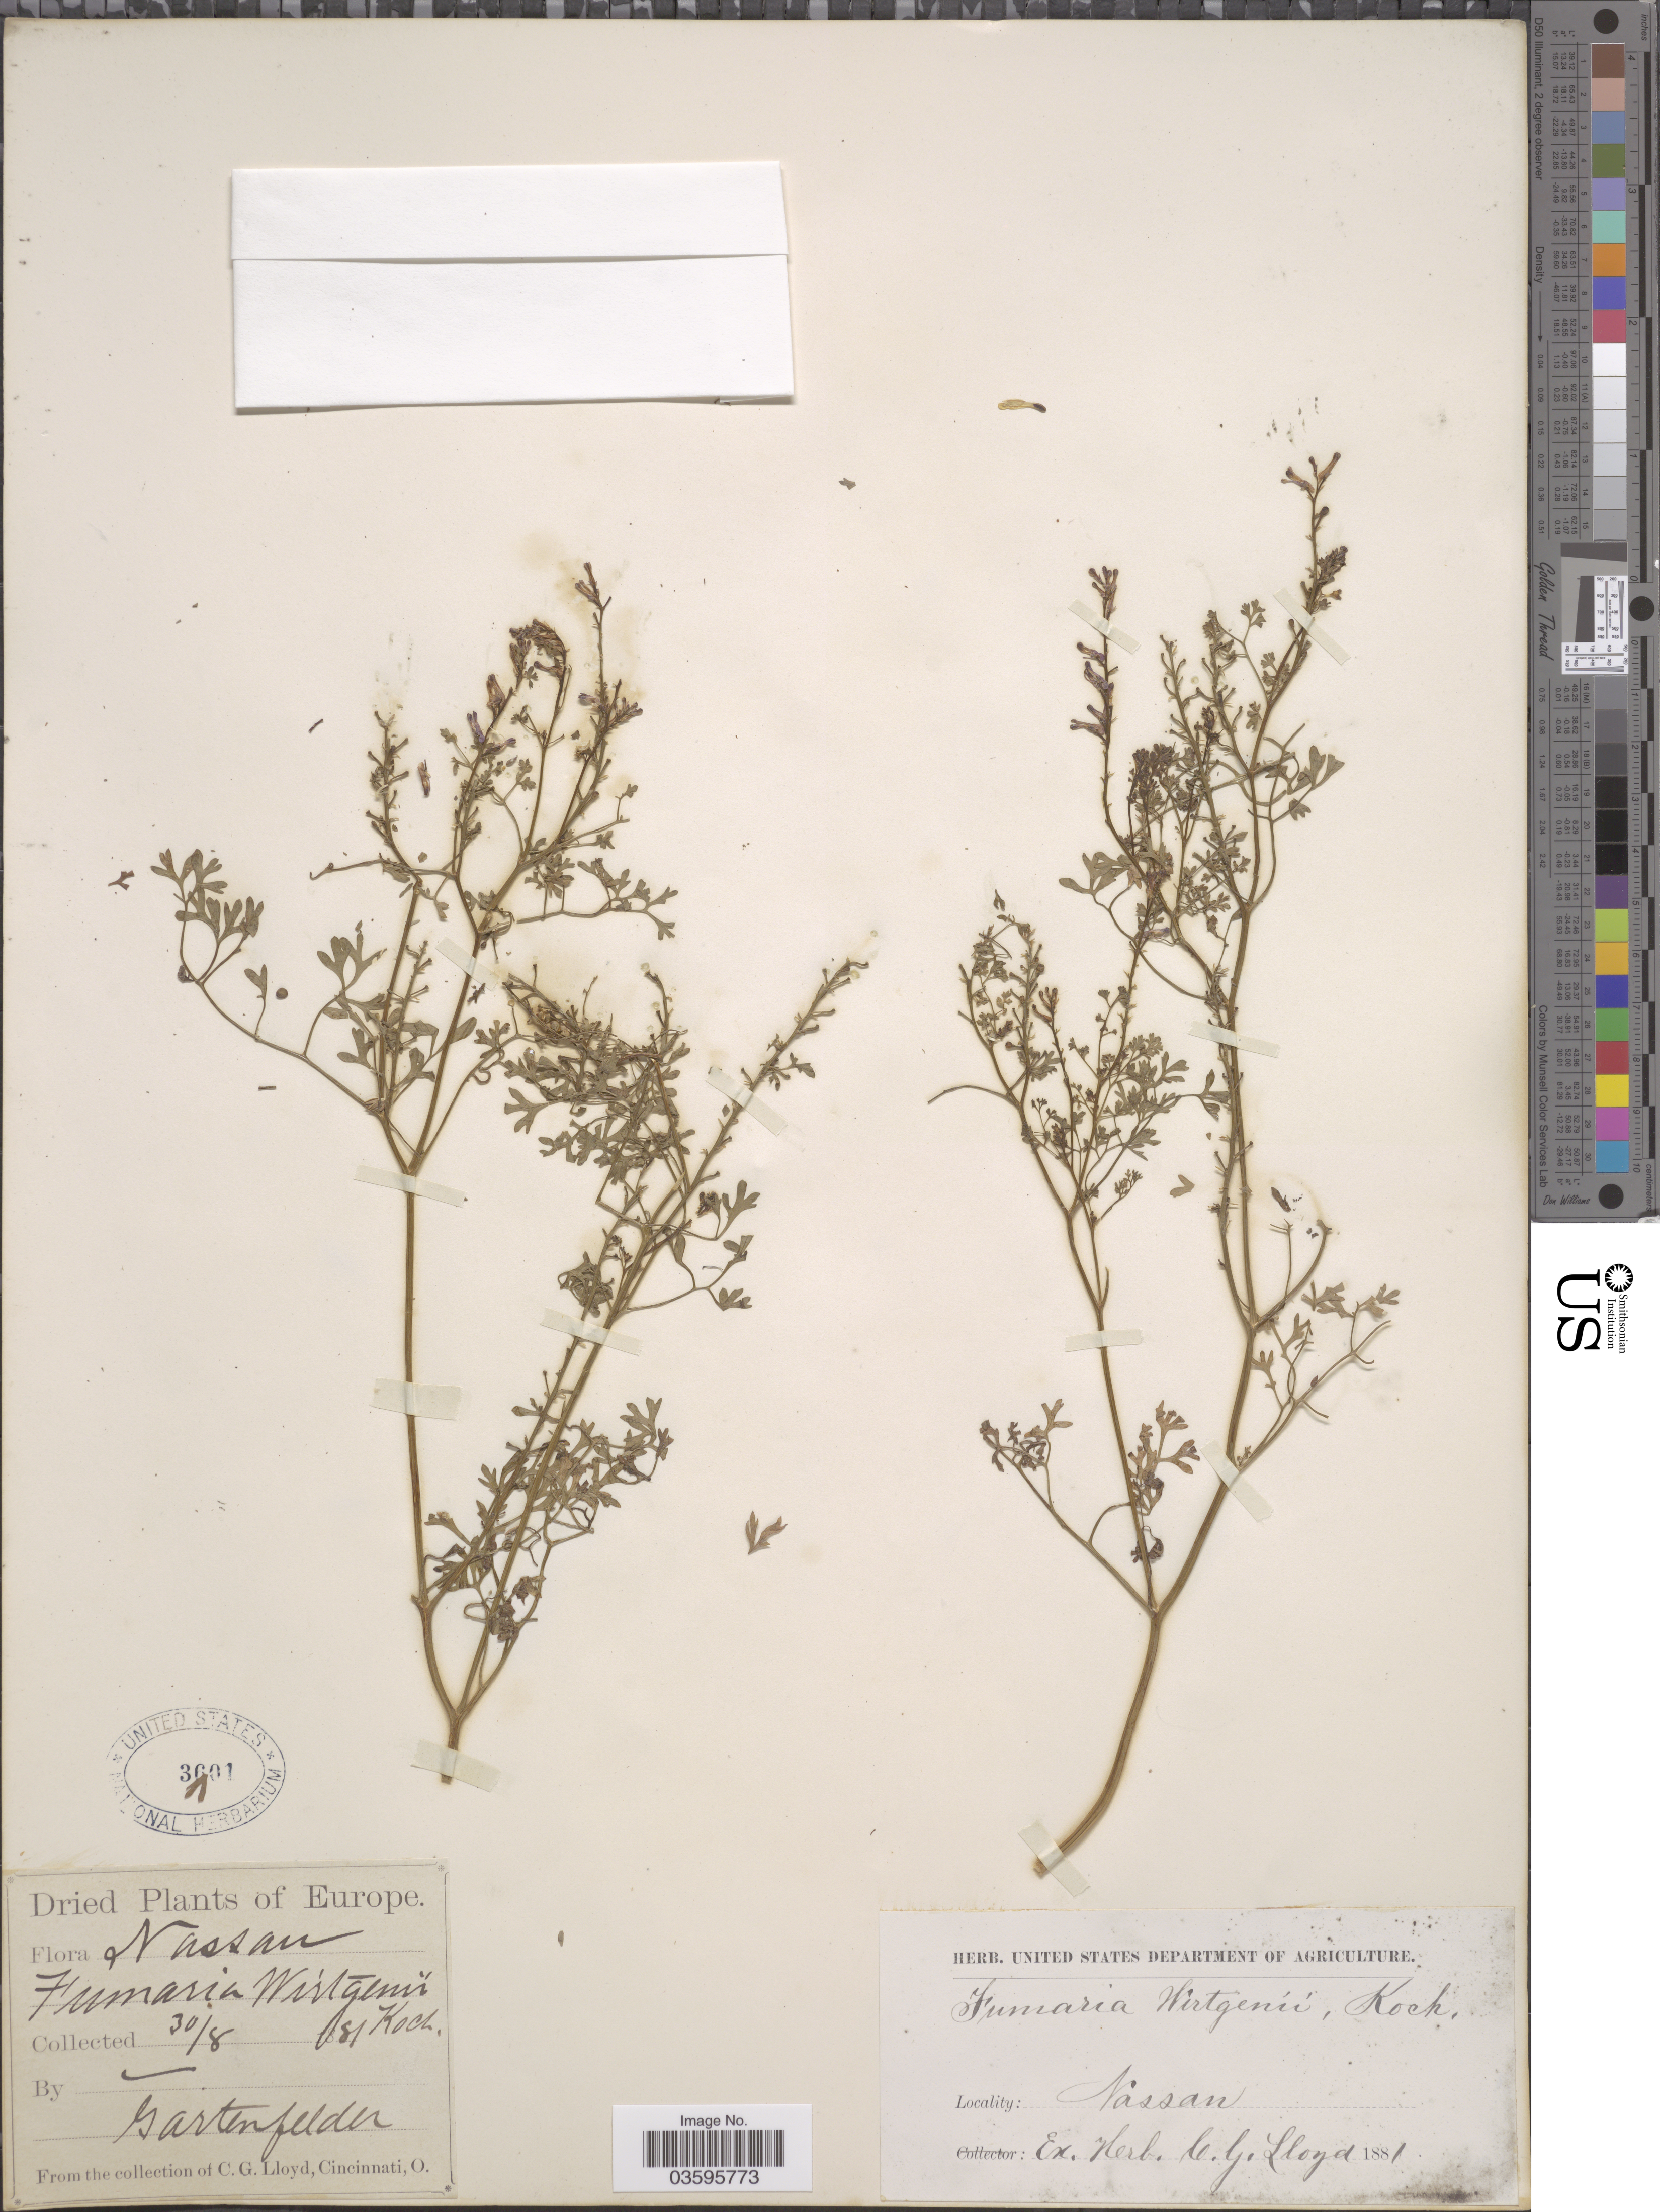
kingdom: Plantae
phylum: Tracheophyta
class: Magnoliopsida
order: Ranunculales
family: Papaveraceae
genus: Fumaria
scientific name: Fumaria wirtgenii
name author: W.D.J. Koch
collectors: C. G. Lloyd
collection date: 1881-08-30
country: Cook Islands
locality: Gartenfelder [unsure placement]. Nassau [interpreted].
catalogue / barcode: US 3601